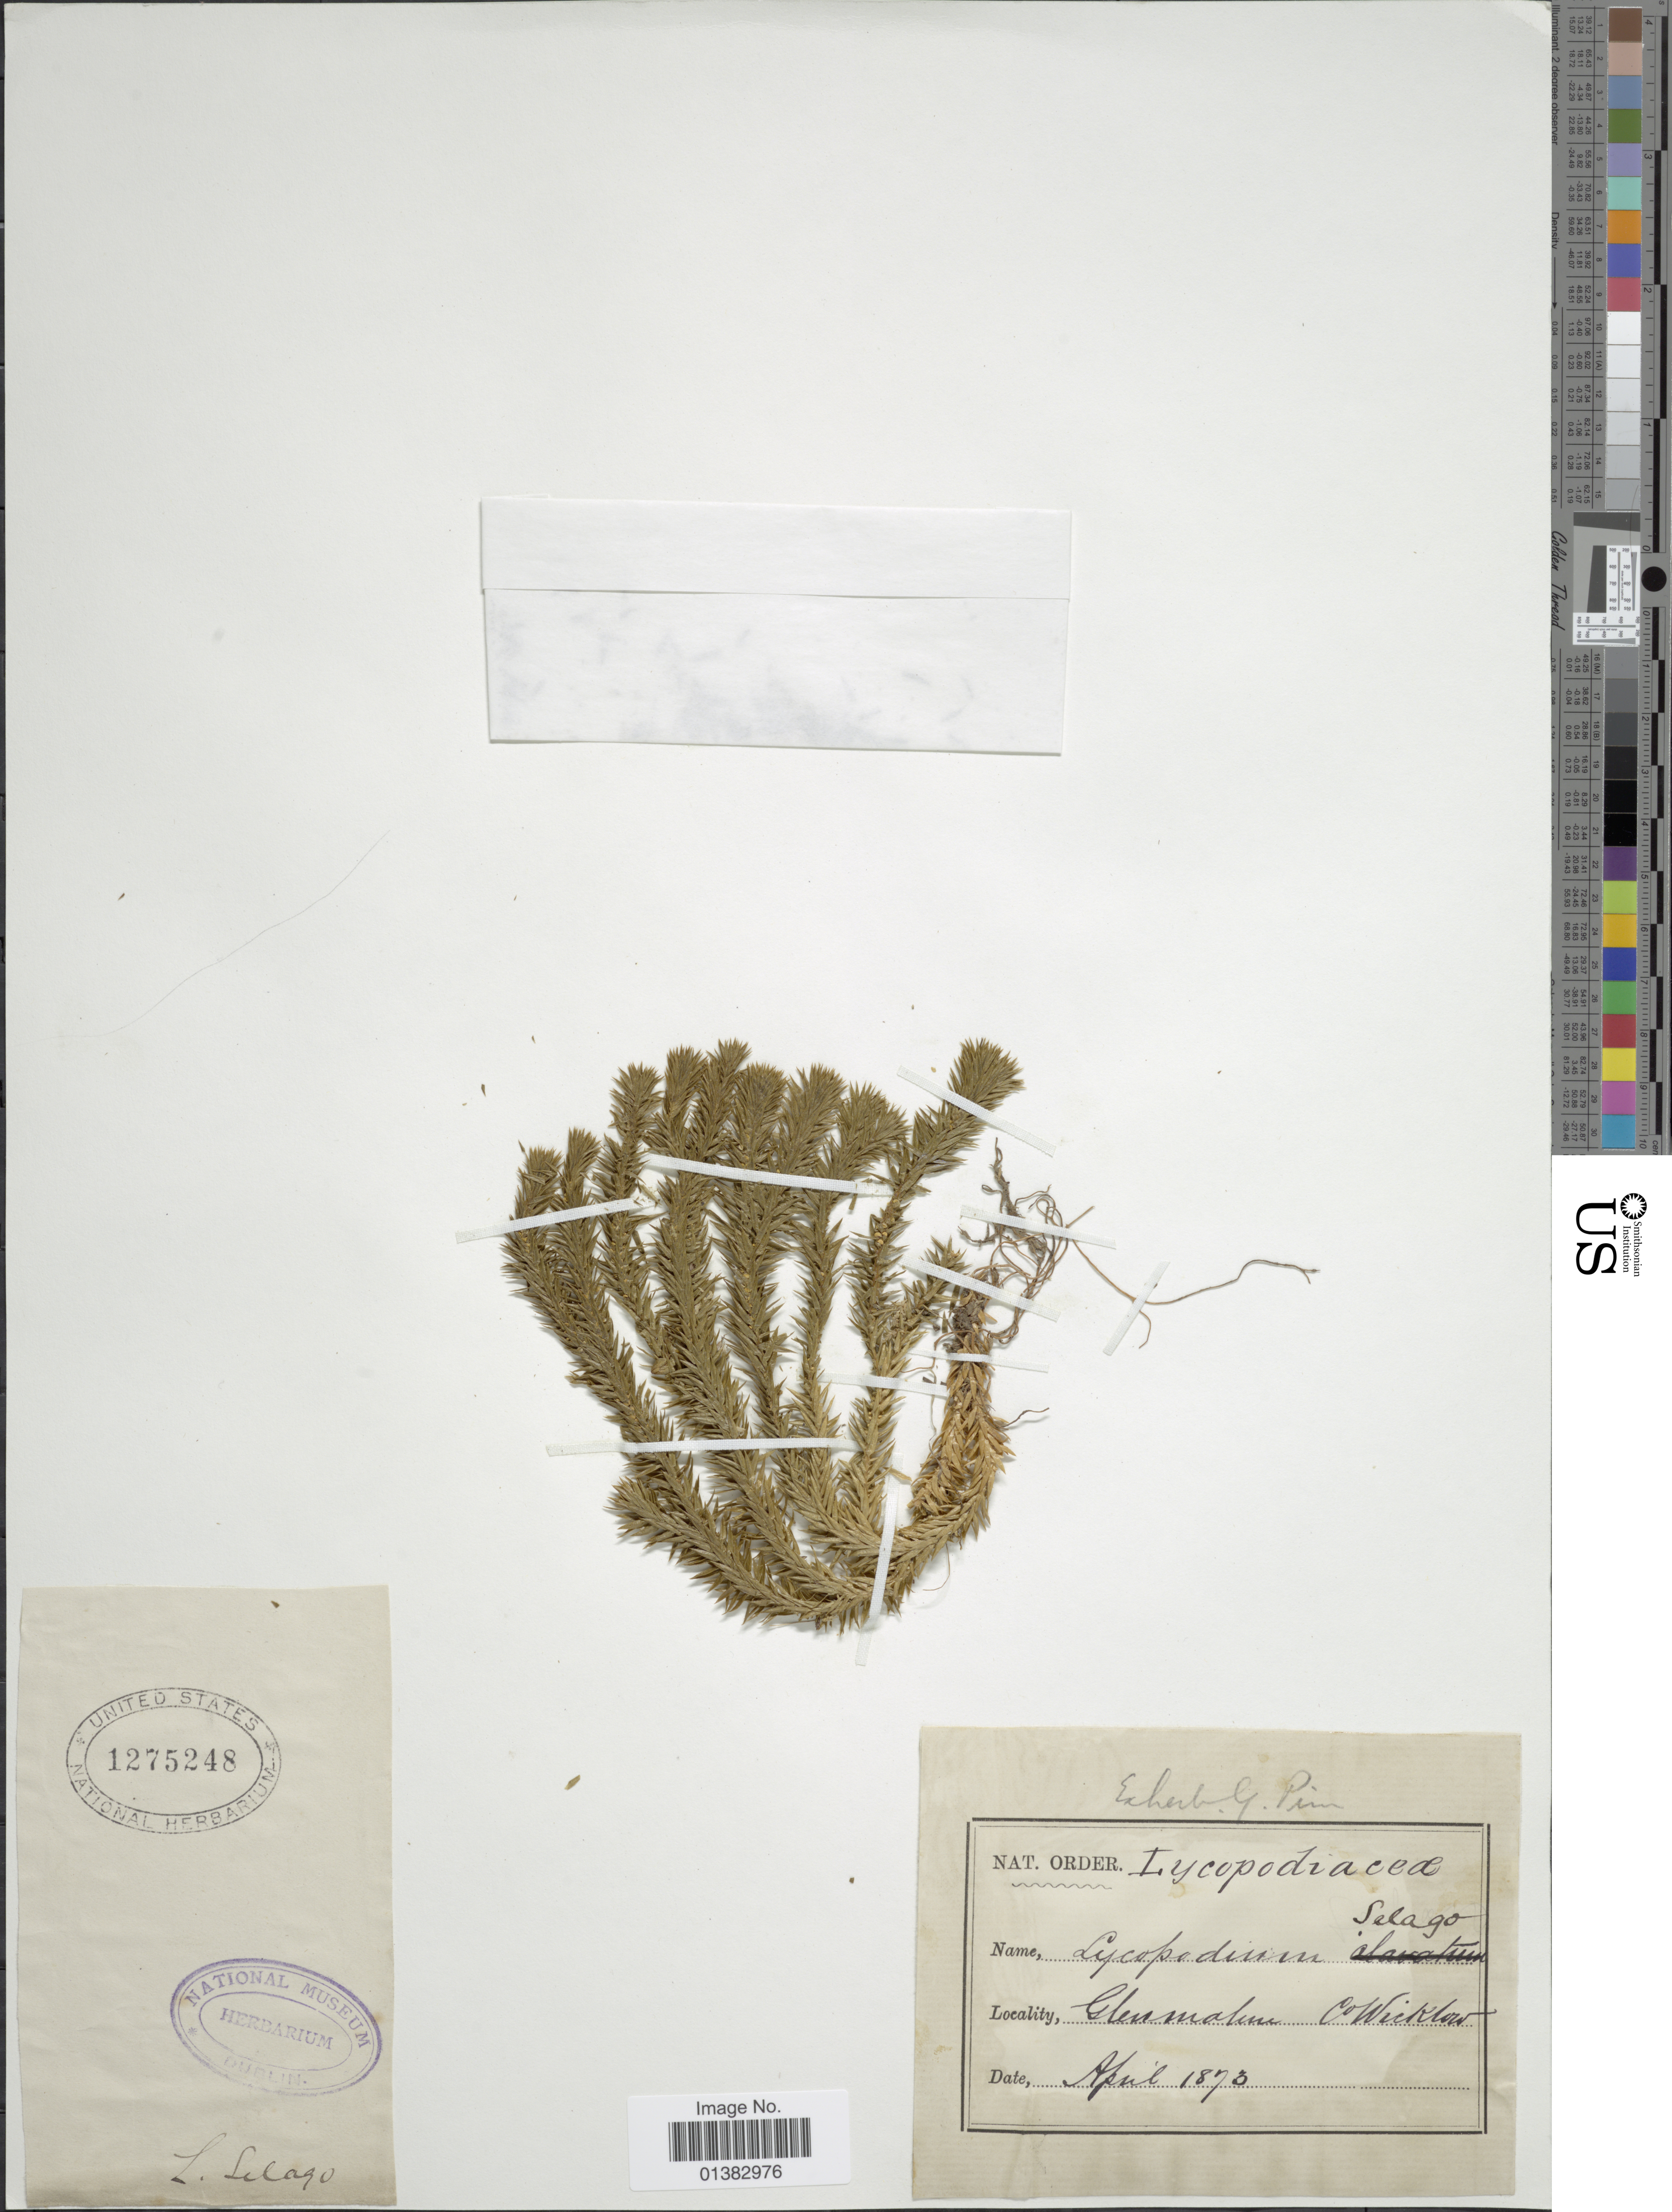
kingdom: Plantae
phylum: Tracheophyta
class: Lycopodiopsida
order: Lycopodiales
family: Lycopodiaceae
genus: Huperzia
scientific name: Huperzia selago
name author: (L.) Bernh. ex Schrank & Mart.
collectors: C. Wicklow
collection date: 1870-04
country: Ireland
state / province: Leinster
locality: Glenmalur, Co. Wicklow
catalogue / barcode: US 1275248